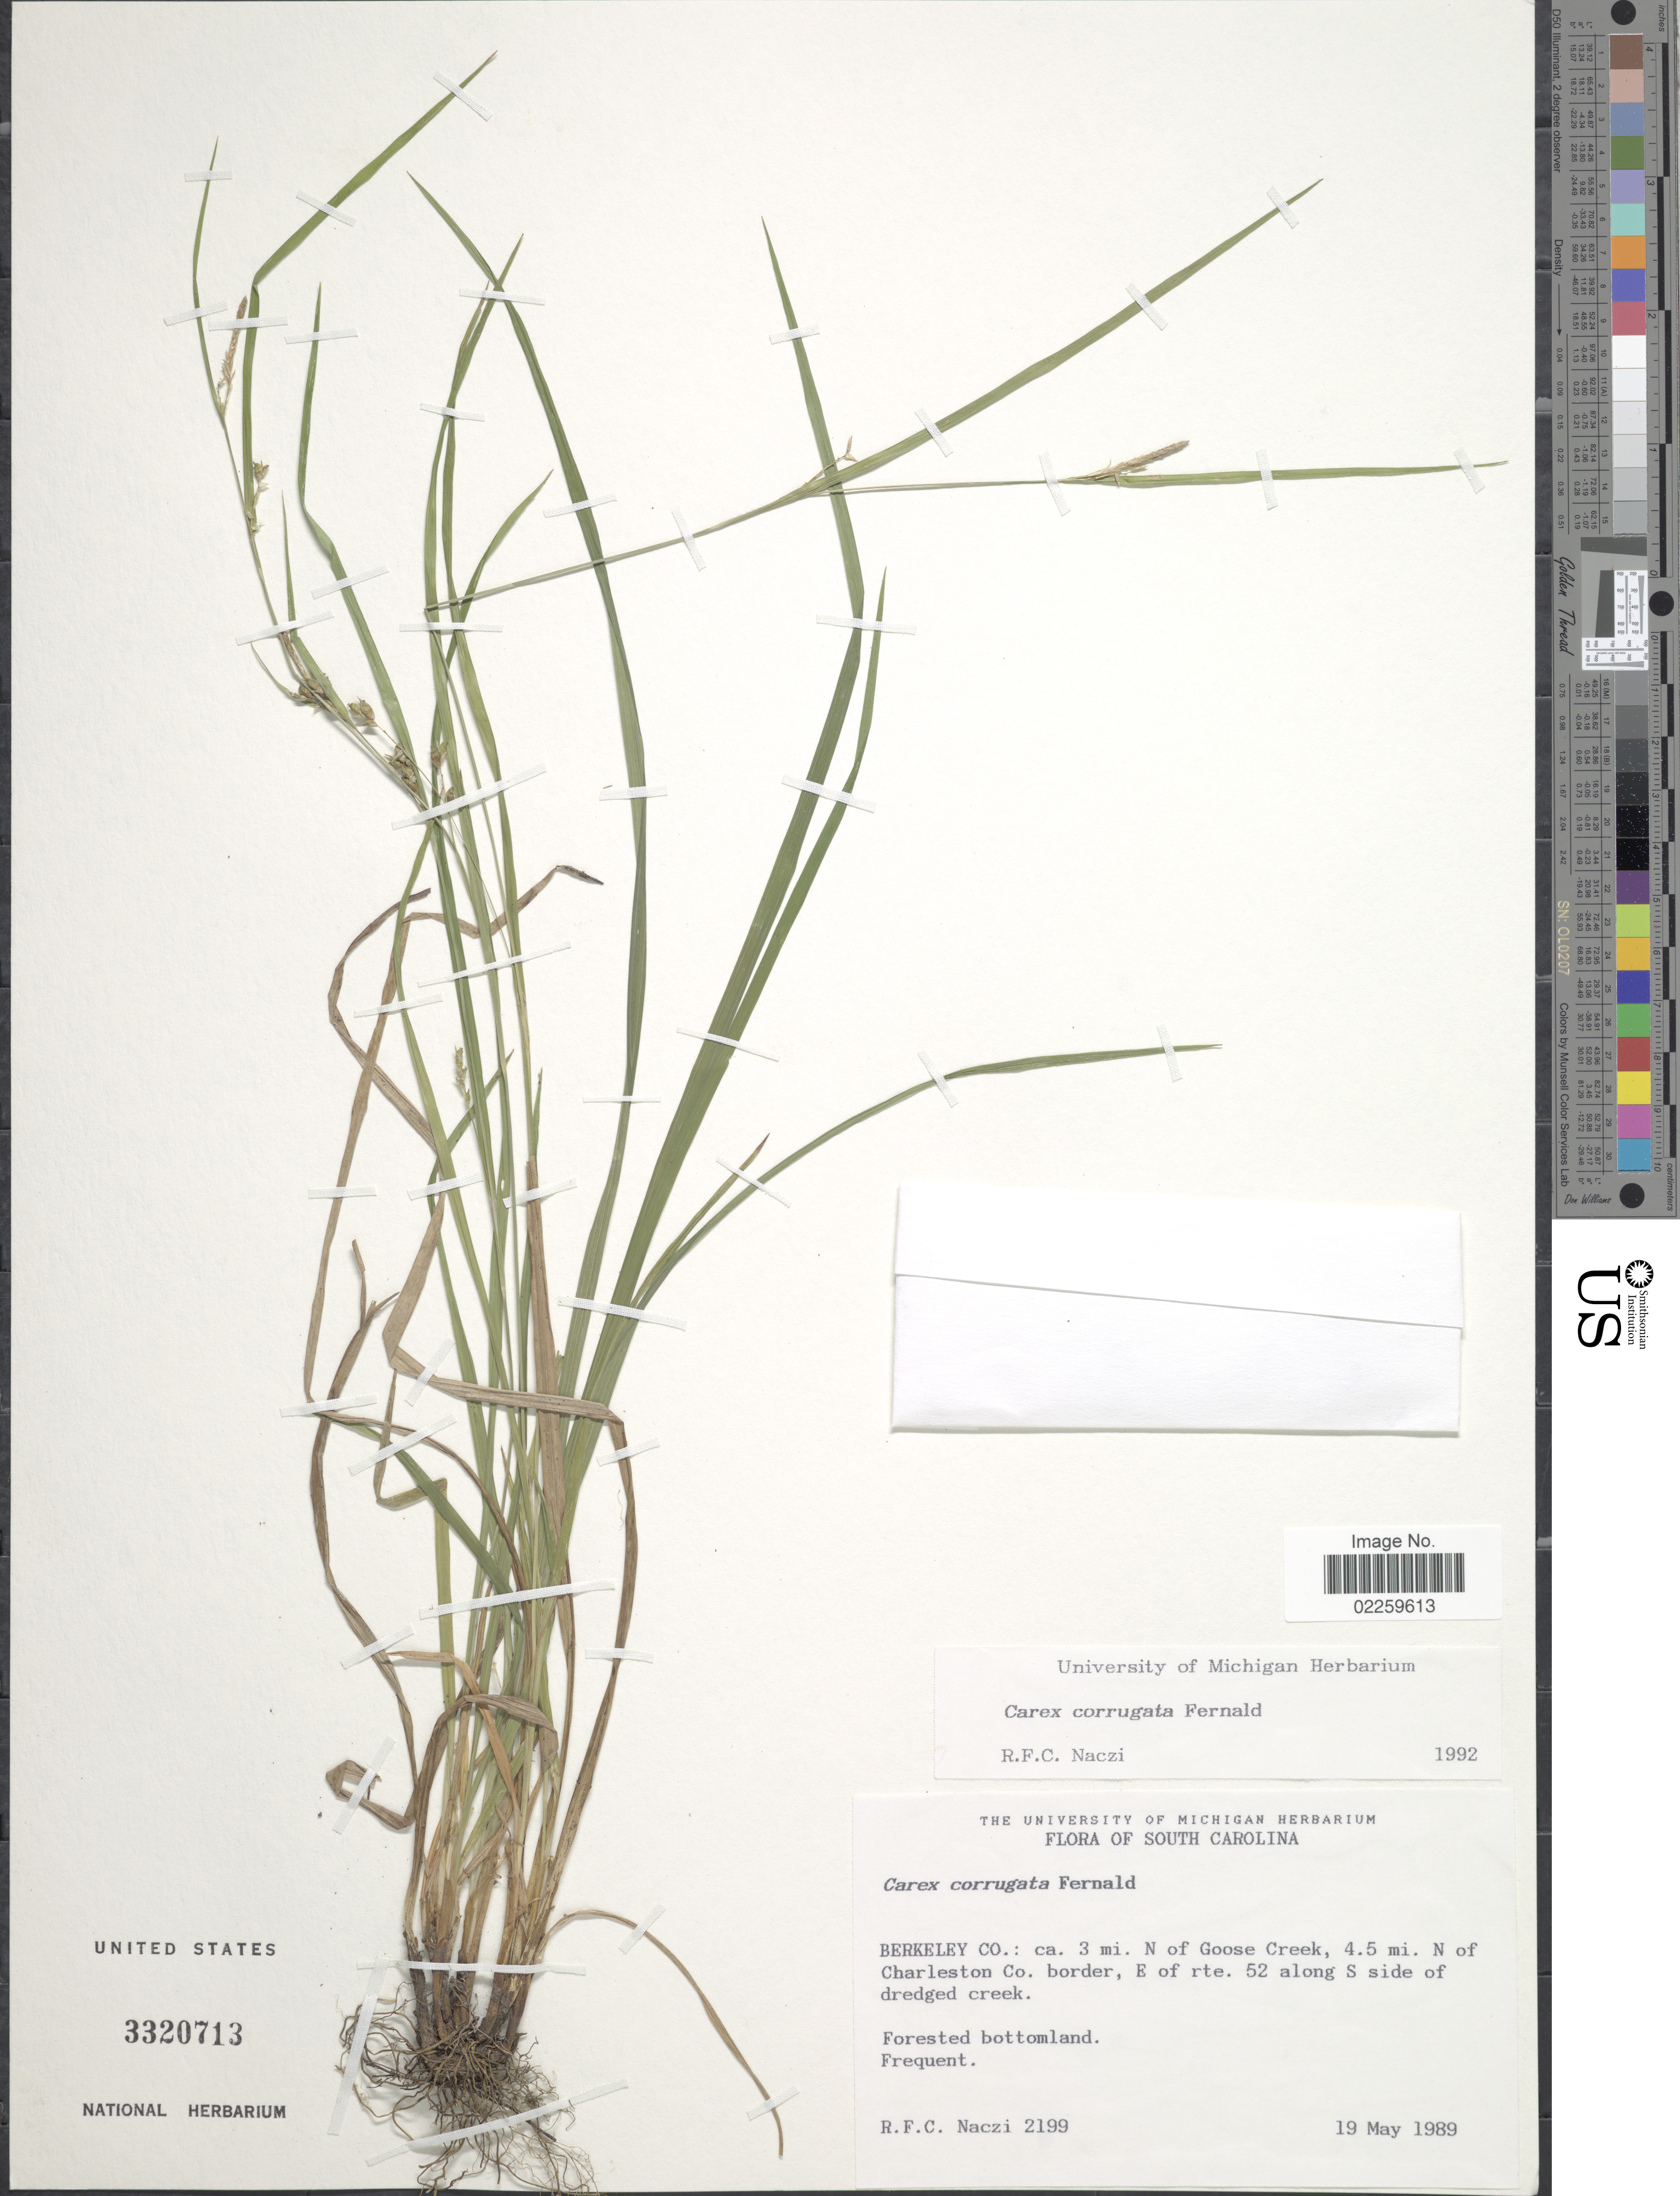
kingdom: Plantae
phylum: Tracheophyta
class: Liliopsida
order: Poales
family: Cyperaceae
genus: Carex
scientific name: Carex corrugata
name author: Fernald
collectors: R. F. C. Naczi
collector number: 2199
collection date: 1989-05-19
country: United States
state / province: South Carolina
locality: South Carolina, Berkeley Co.: ca. 3 mi. N of Goose Creek, 4.5 mi. N of Charleston Co. border, E of rte. 52 along S side of dredged creek.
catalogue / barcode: US 3320713